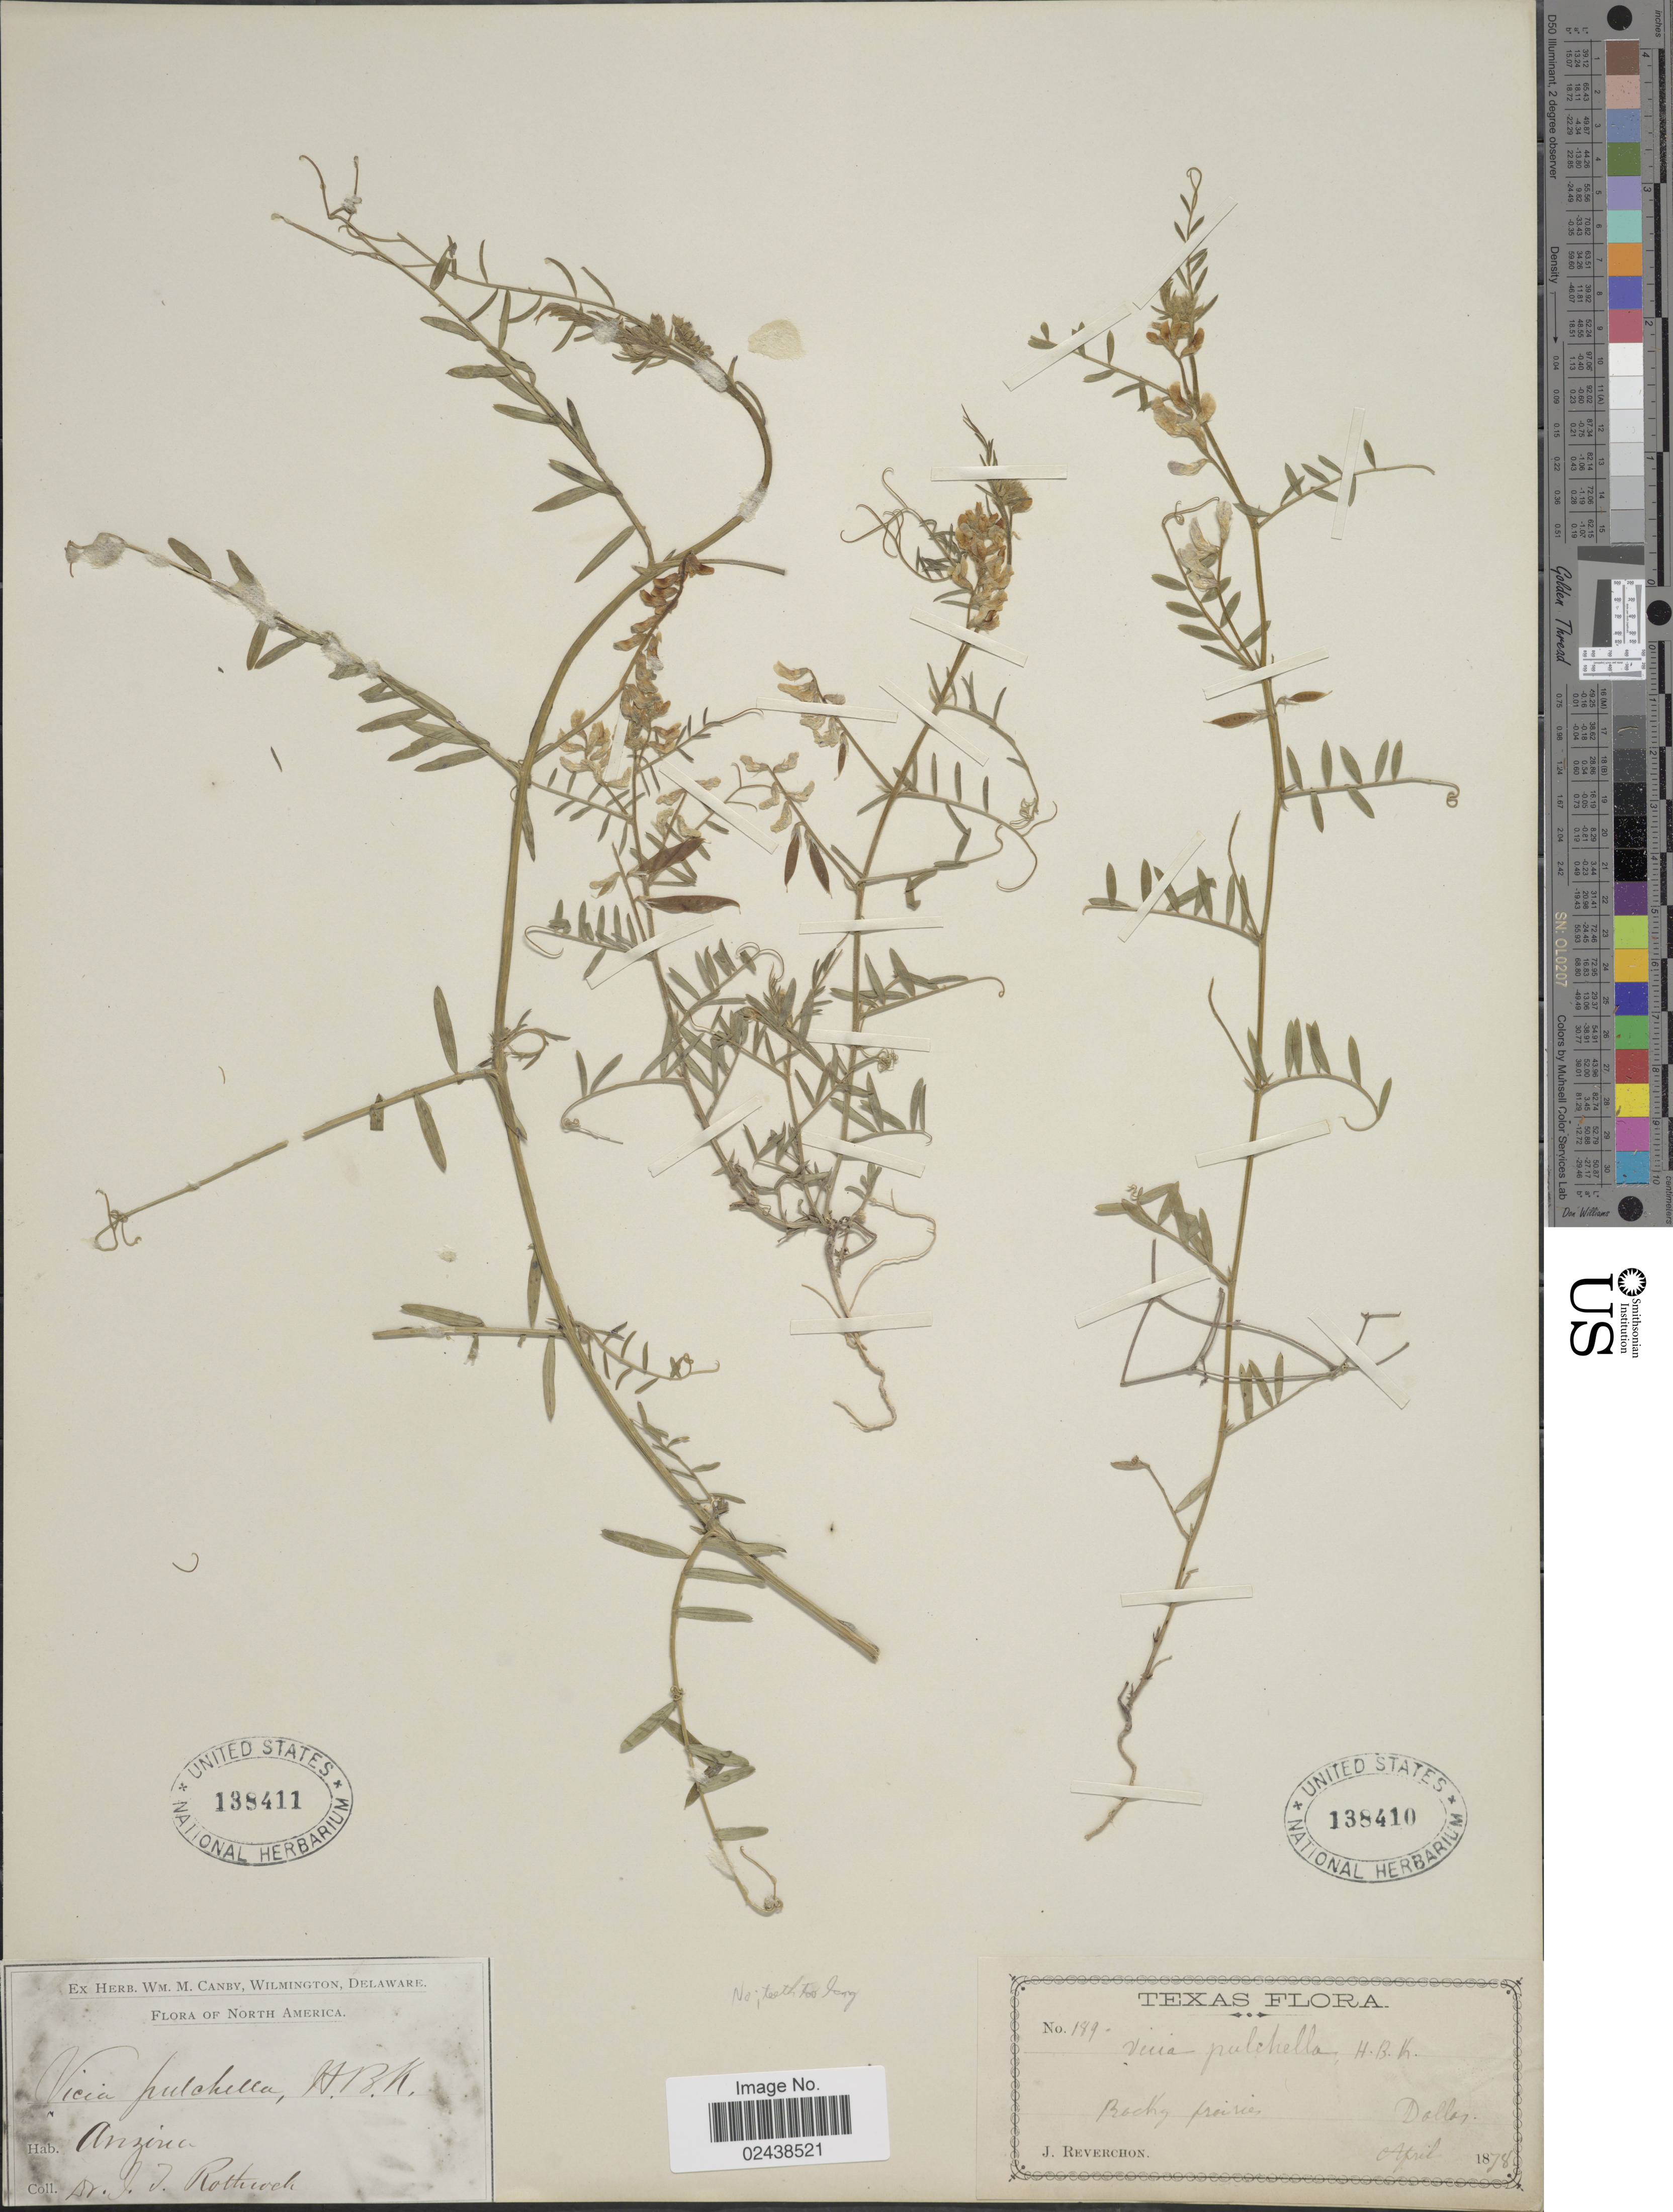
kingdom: Plantae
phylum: Tracheophyta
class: Magnoliopsida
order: Fabales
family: Fabaceae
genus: Vicia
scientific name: Vicia sp.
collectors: J. Reverchon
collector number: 189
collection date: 1878-04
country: United States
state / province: Texas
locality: Rocky plains, Dallas.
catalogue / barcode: US 138410-2